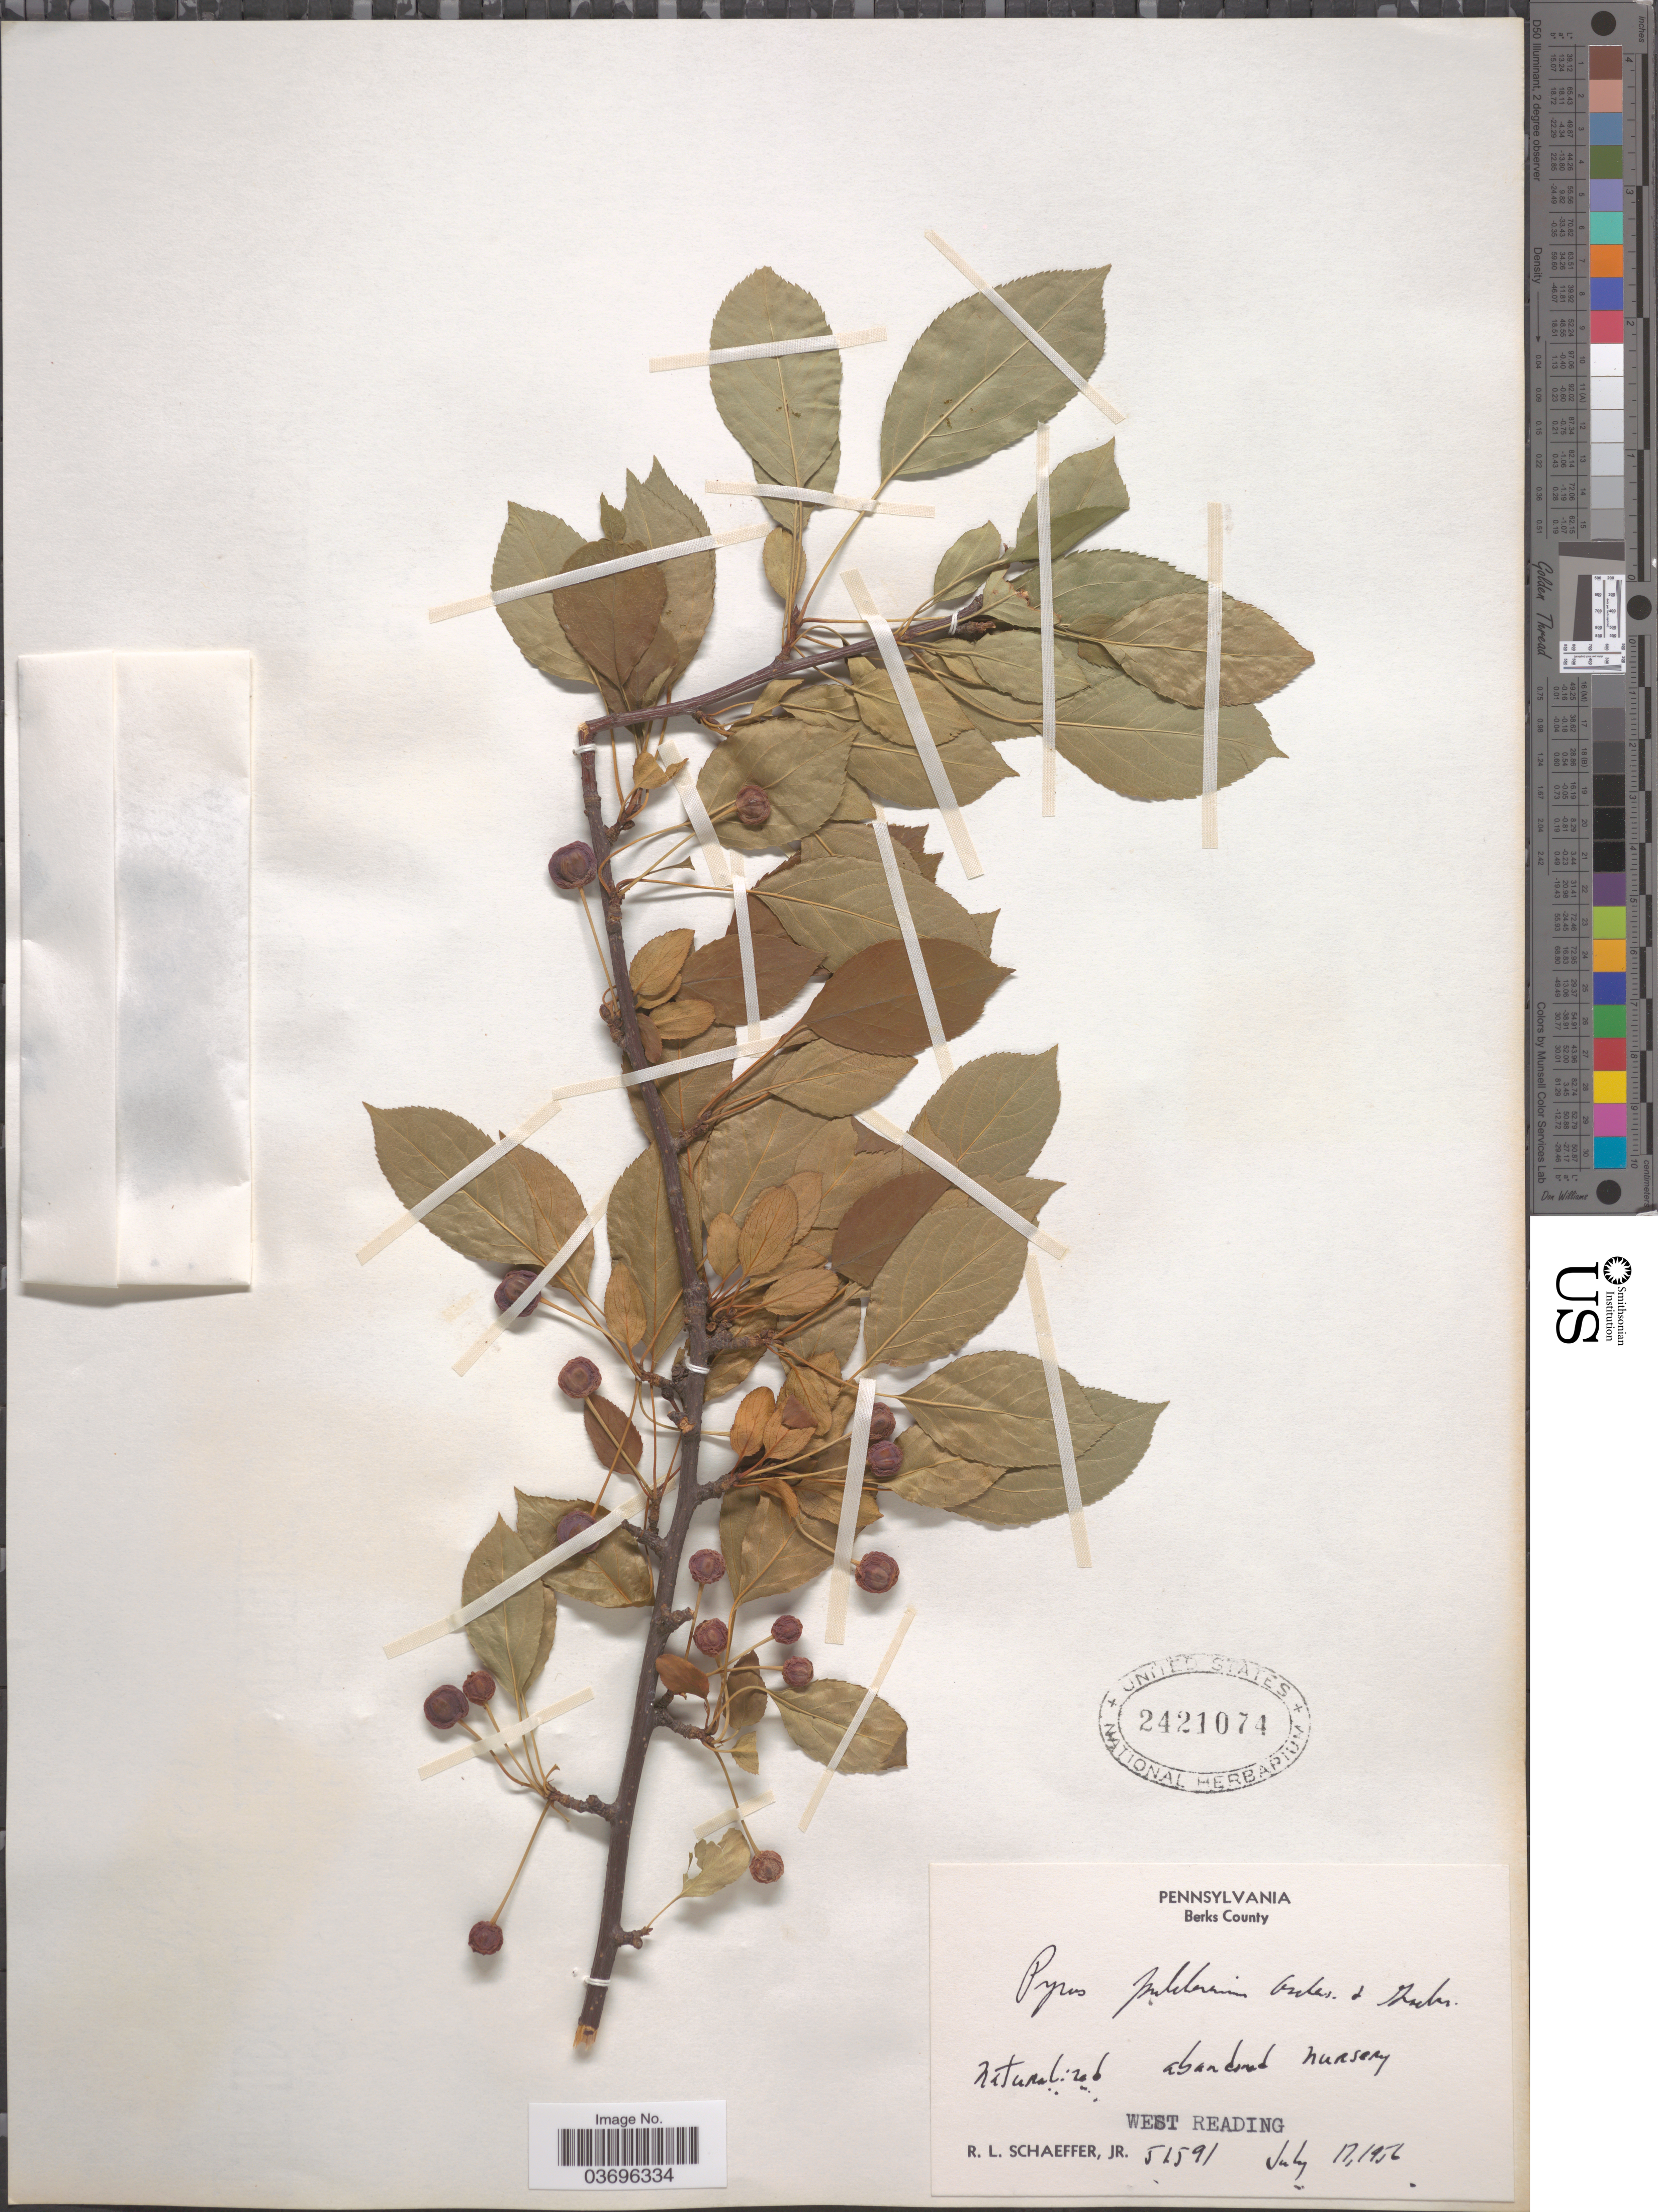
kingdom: Plantae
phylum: Tracheophyta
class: Magnoliopsida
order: Rosales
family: Rosaceae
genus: Pyrus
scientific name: Pyrus pulcherrima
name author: Asch. & Graebn.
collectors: R. L. Schaeffer Jr.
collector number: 52591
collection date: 1956-07-17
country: United States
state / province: Pennsylvania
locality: Berks County. Abandoned nursery. West Reading.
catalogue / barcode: US 2421074